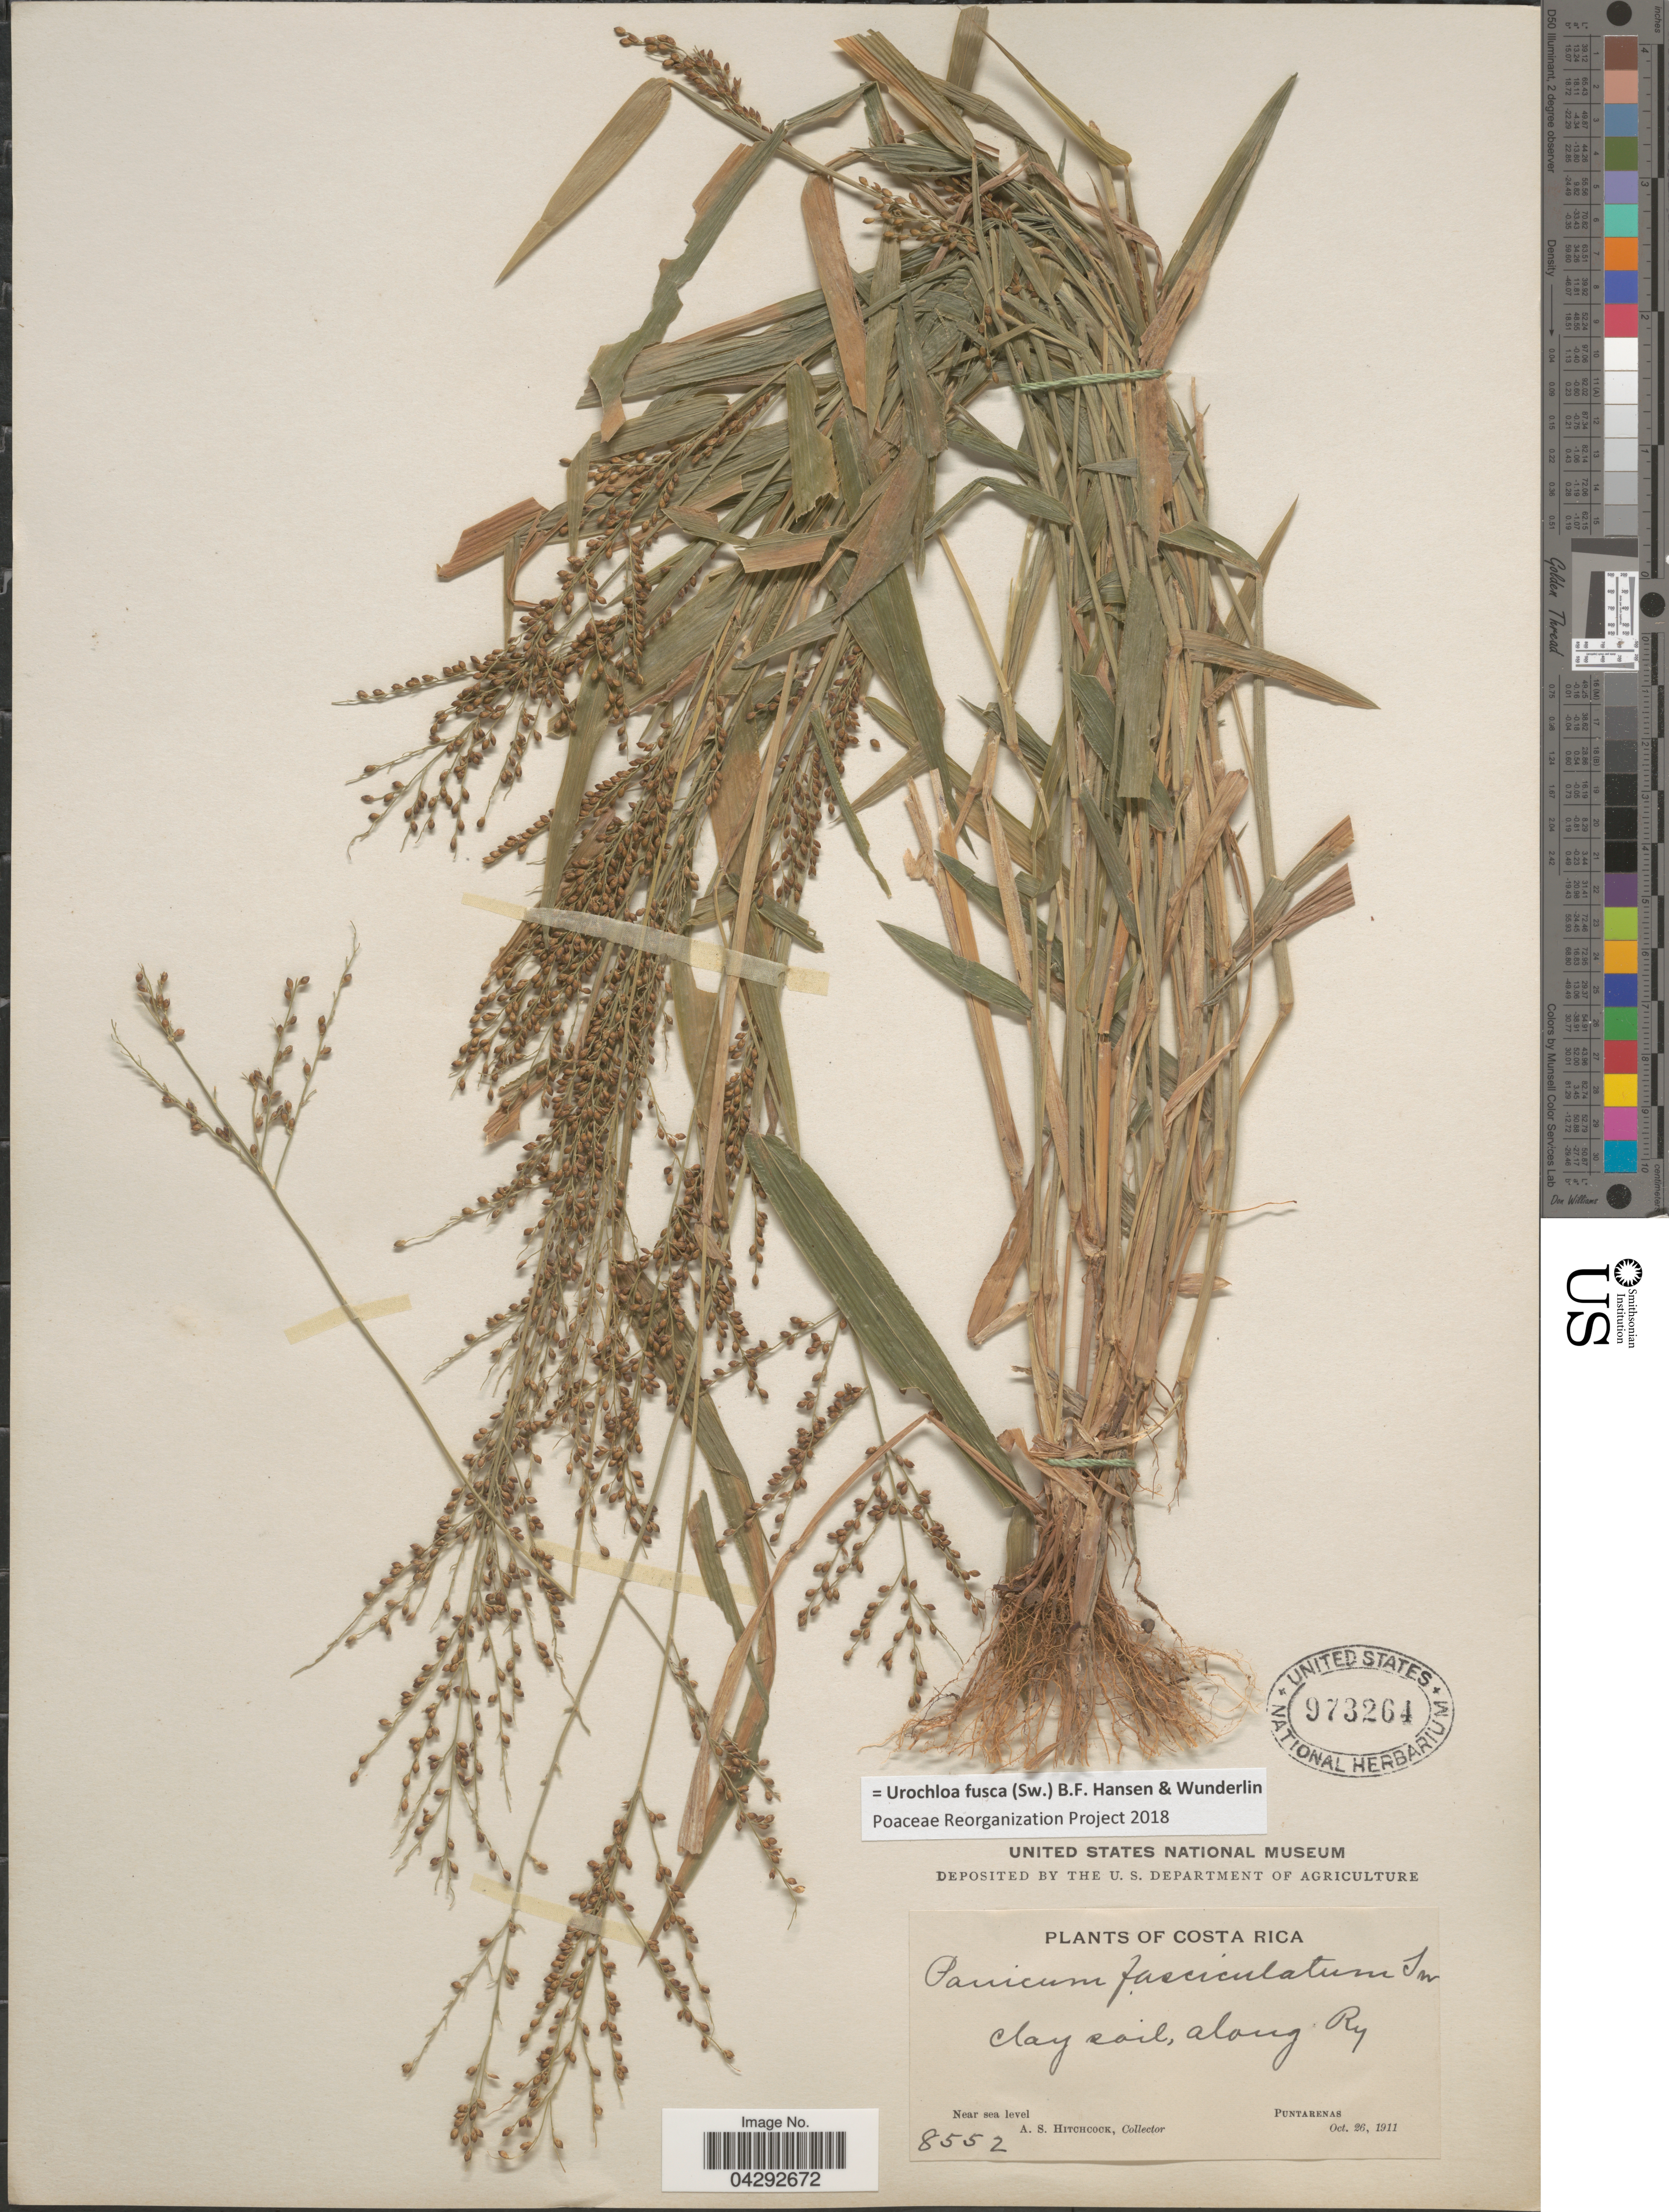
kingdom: Plantae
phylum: Tracheophyta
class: Liliopsida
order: Poales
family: Poaceae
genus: Urochloa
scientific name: Urochloa fusca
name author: (Sw.) B.F. Hansen & Wunderlin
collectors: A. S. Hitchcock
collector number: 8552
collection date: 1911-10-26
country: Costa Rica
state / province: Puntarenas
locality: Clay soil, along Ry.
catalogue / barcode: US 973264